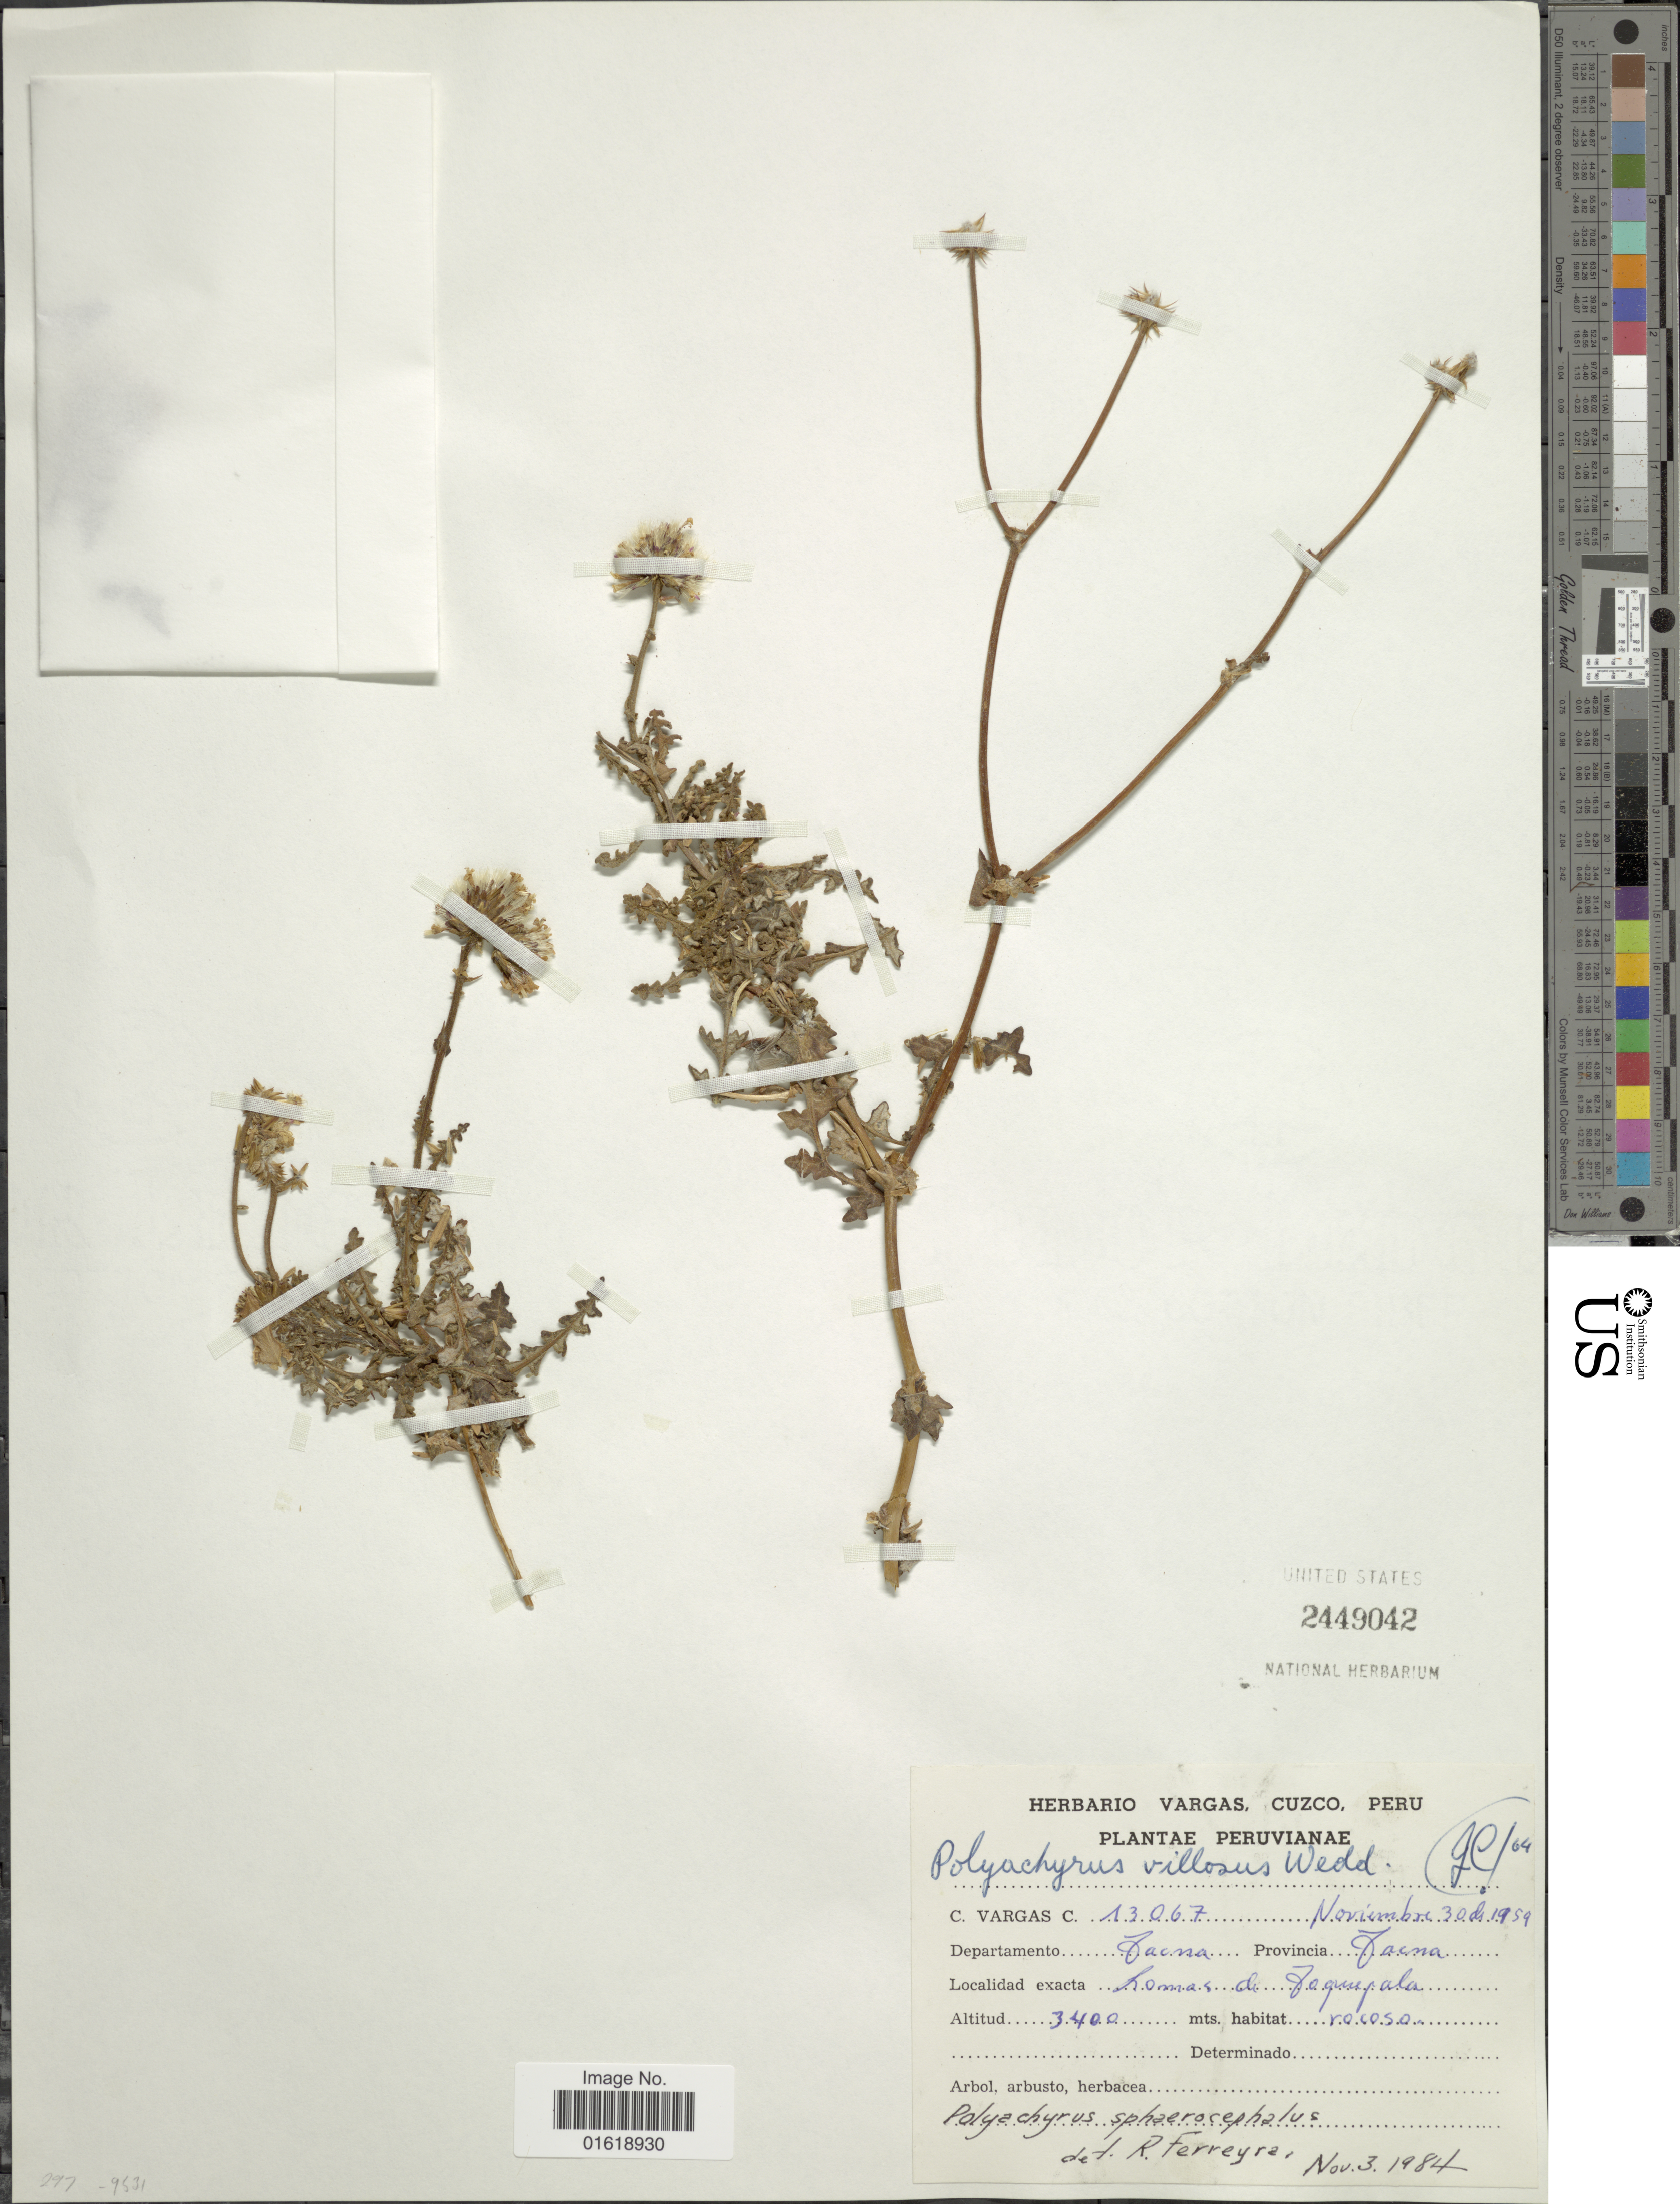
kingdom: Plantae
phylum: Tracheophyta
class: Magnoliopsida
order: Asterales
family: Asteraceae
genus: Polyachyrus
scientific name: Polyachyrus sphaerocephalus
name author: D. Don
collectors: C. Vargas Calderón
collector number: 13067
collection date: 1959-11-30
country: Peru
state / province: Tacna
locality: Departamento Tacna. Provincia Tacna. Lomas de Toquepala.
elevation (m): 3400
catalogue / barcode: US 2449042